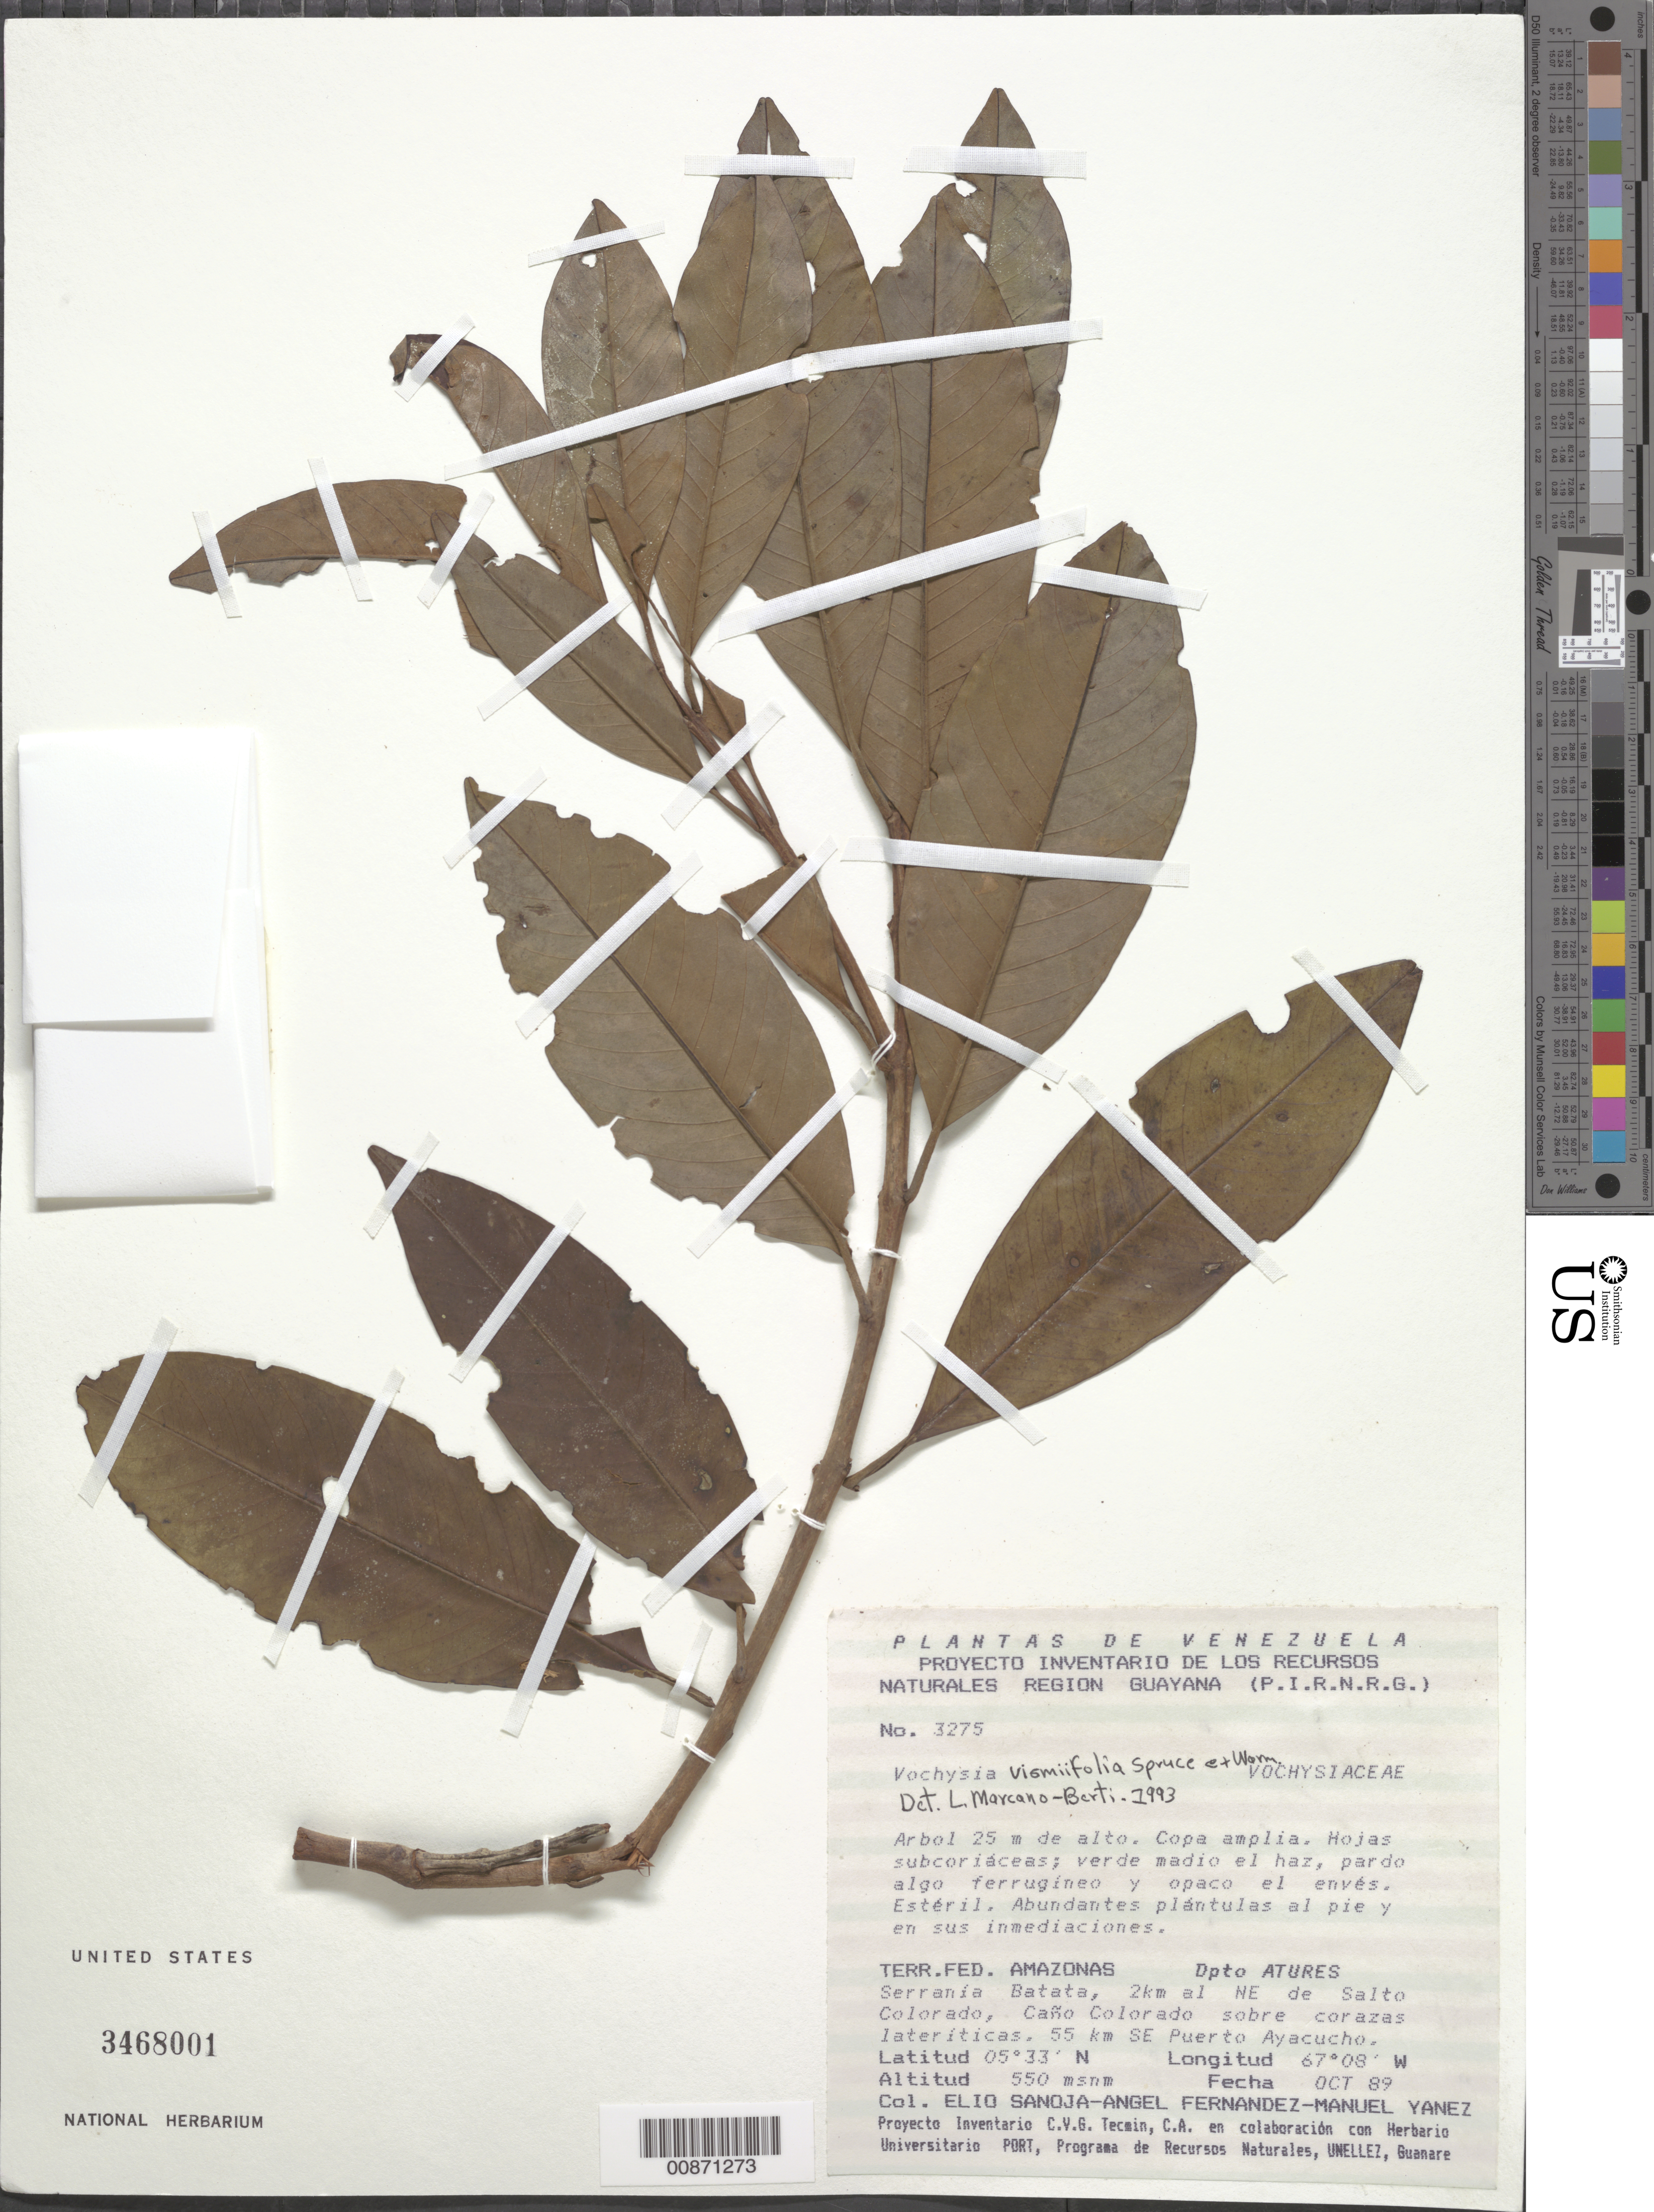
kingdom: Plantae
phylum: Tracheophyta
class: Magnoliopsida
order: Myrtales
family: Vochysiaceae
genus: Vochysia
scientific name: Vochysia vismiifolia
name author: Spruce ex Warm.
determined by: Marcano-Berti, L.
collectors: E. Sanoja, A. Fernandez & M. Yanez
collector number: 3275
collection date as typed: Oct-89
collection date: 1989-10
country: Venezuela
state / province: Amazonas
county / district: Atures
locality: Serrania Batata, 2 km NE de Salto Colorado, Caño Colorado, 55 km SE Puerto Ayacucho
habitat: Plantulas al pié y en sus inmediaciones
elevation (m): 550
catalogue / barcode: US 3468001